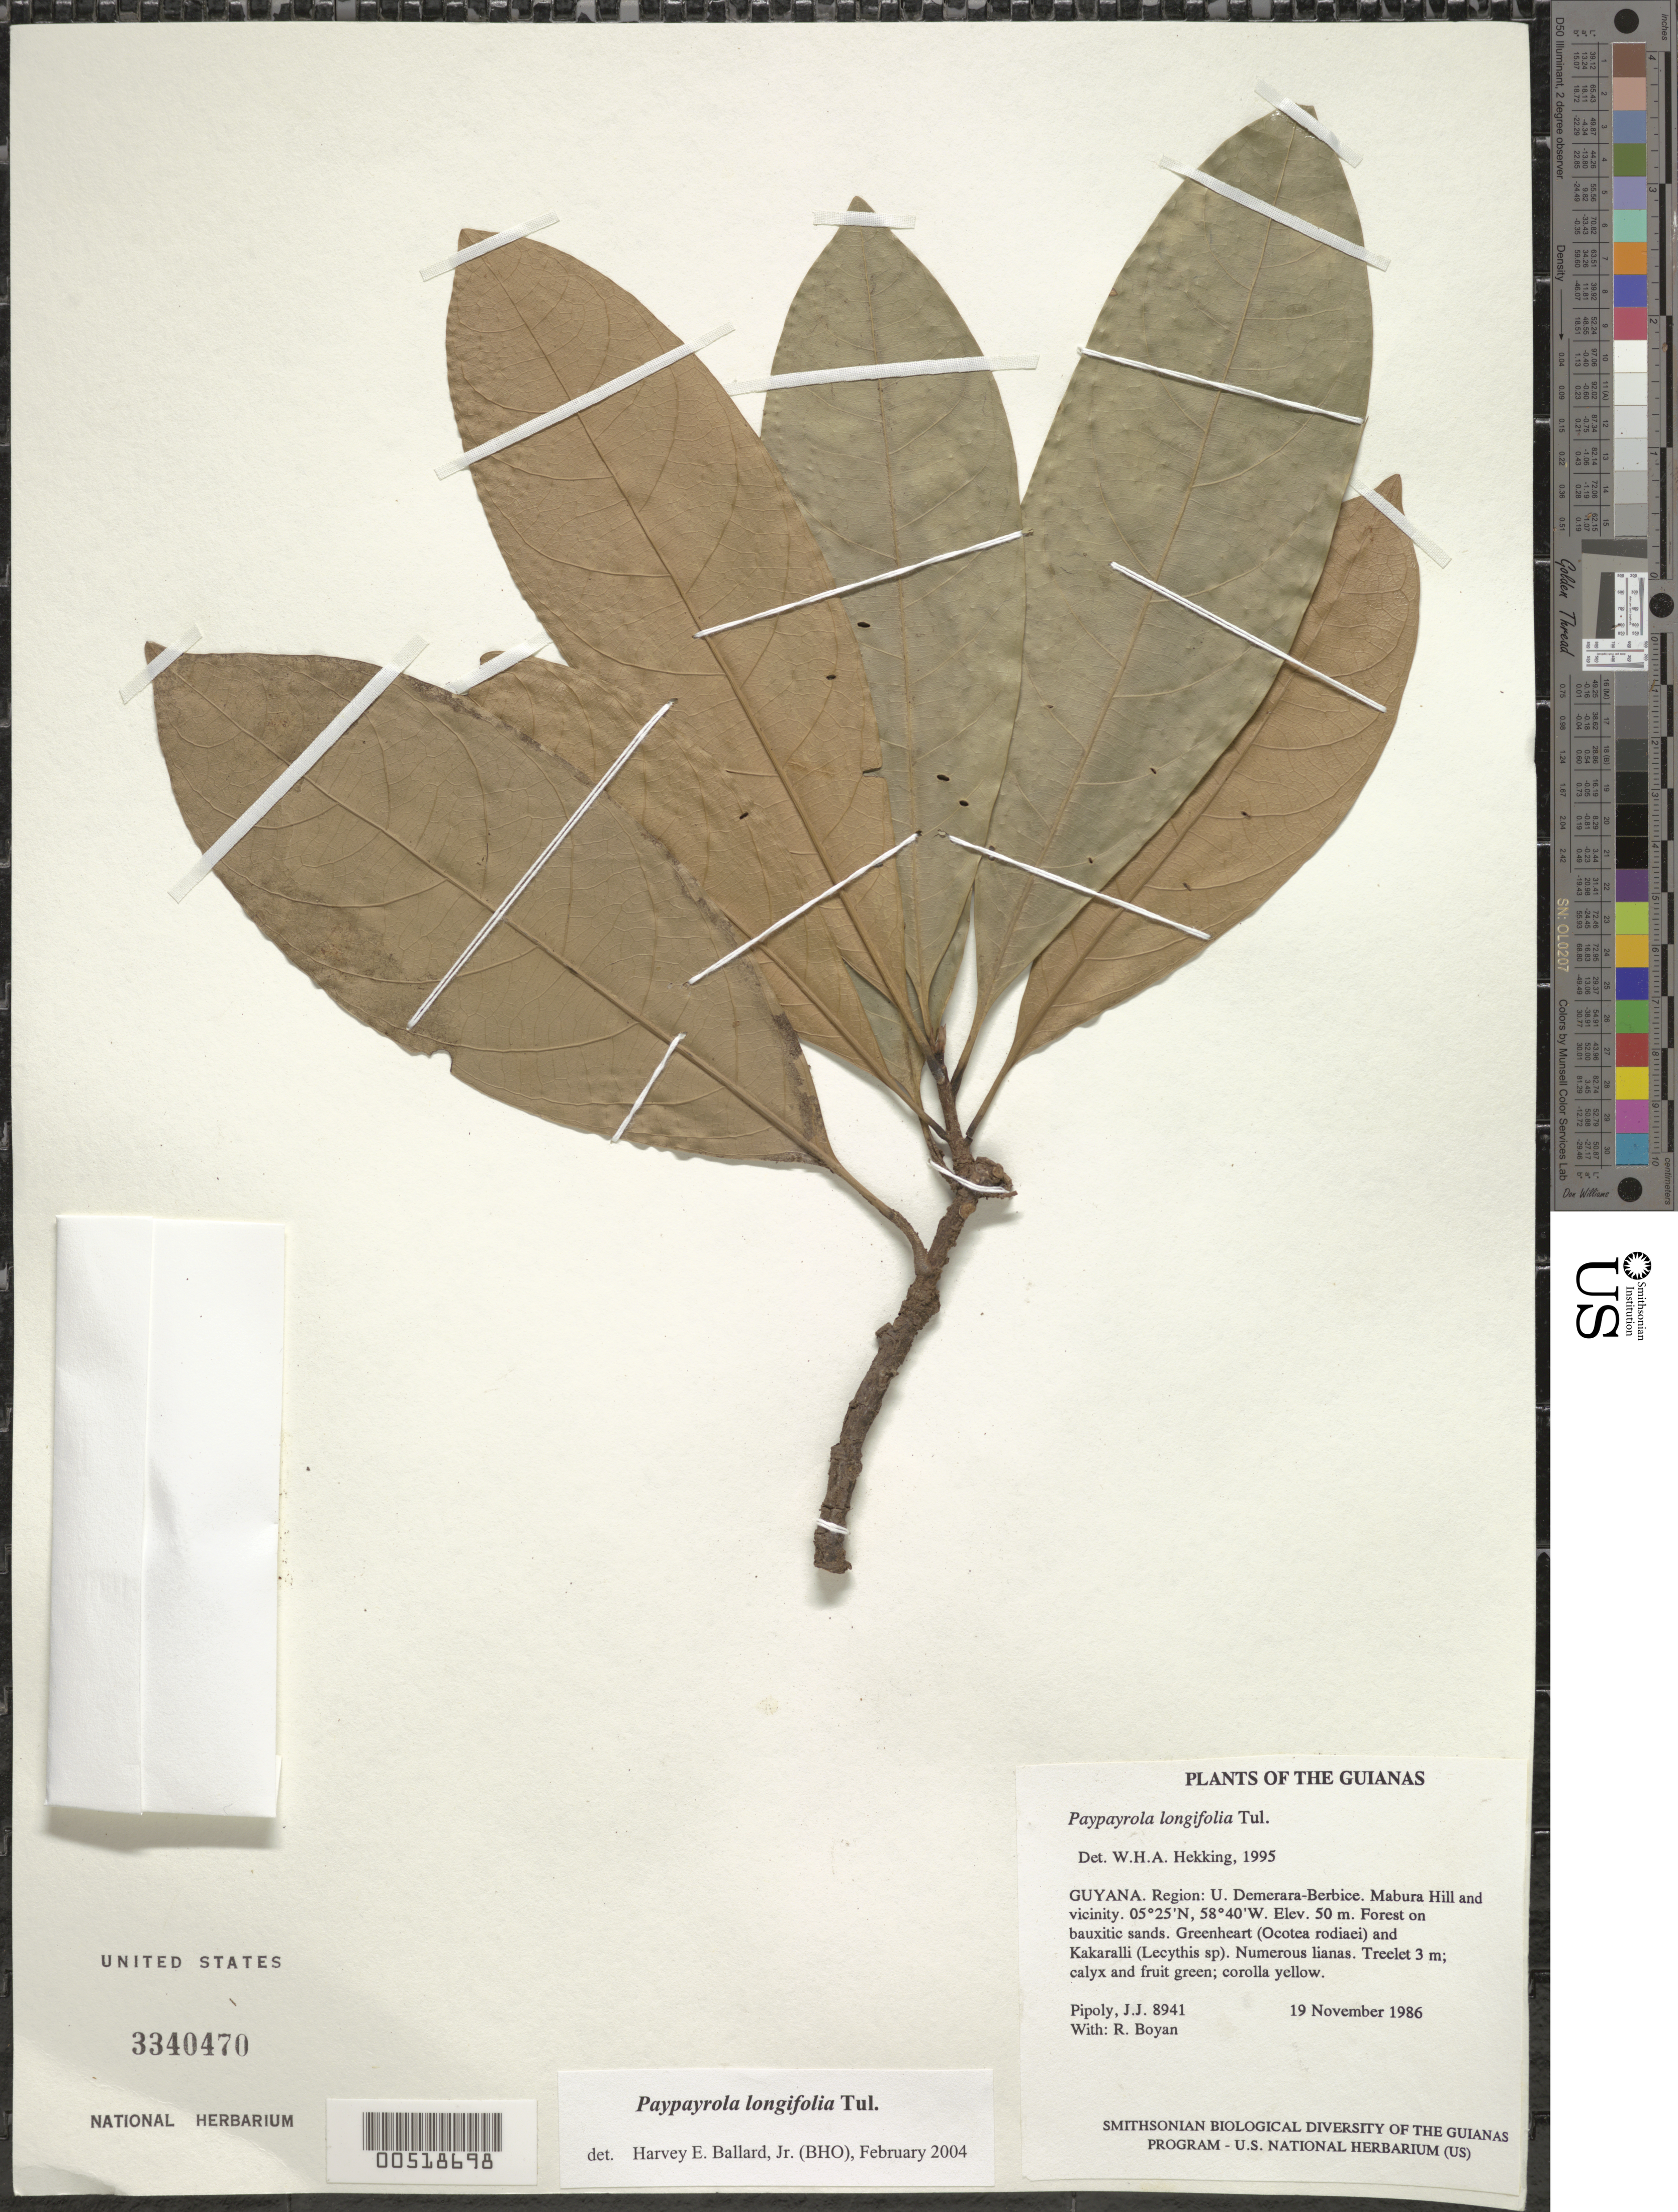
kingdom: Plantae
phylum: Tracheophyta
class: Magnoliopsida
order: Malpighiales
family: Violaceae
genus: Paypayrola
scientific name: Paypayrola longifolia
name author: Tul.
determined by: Hekking, W. H. A.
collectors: J. J. Pipoly & R. Boyan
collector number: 8941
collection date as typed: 19 November 1986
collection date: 1986-11-19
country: Guyana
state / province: U. Demerara-Berbice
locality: Mabura Hill and vicinity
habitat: Forest on bauxitic sands. Greenheart (Ocotea rodiaei) and Kakaralli (Lecythis sp). Numerous lianas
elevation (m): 50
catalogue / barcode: US 3340470